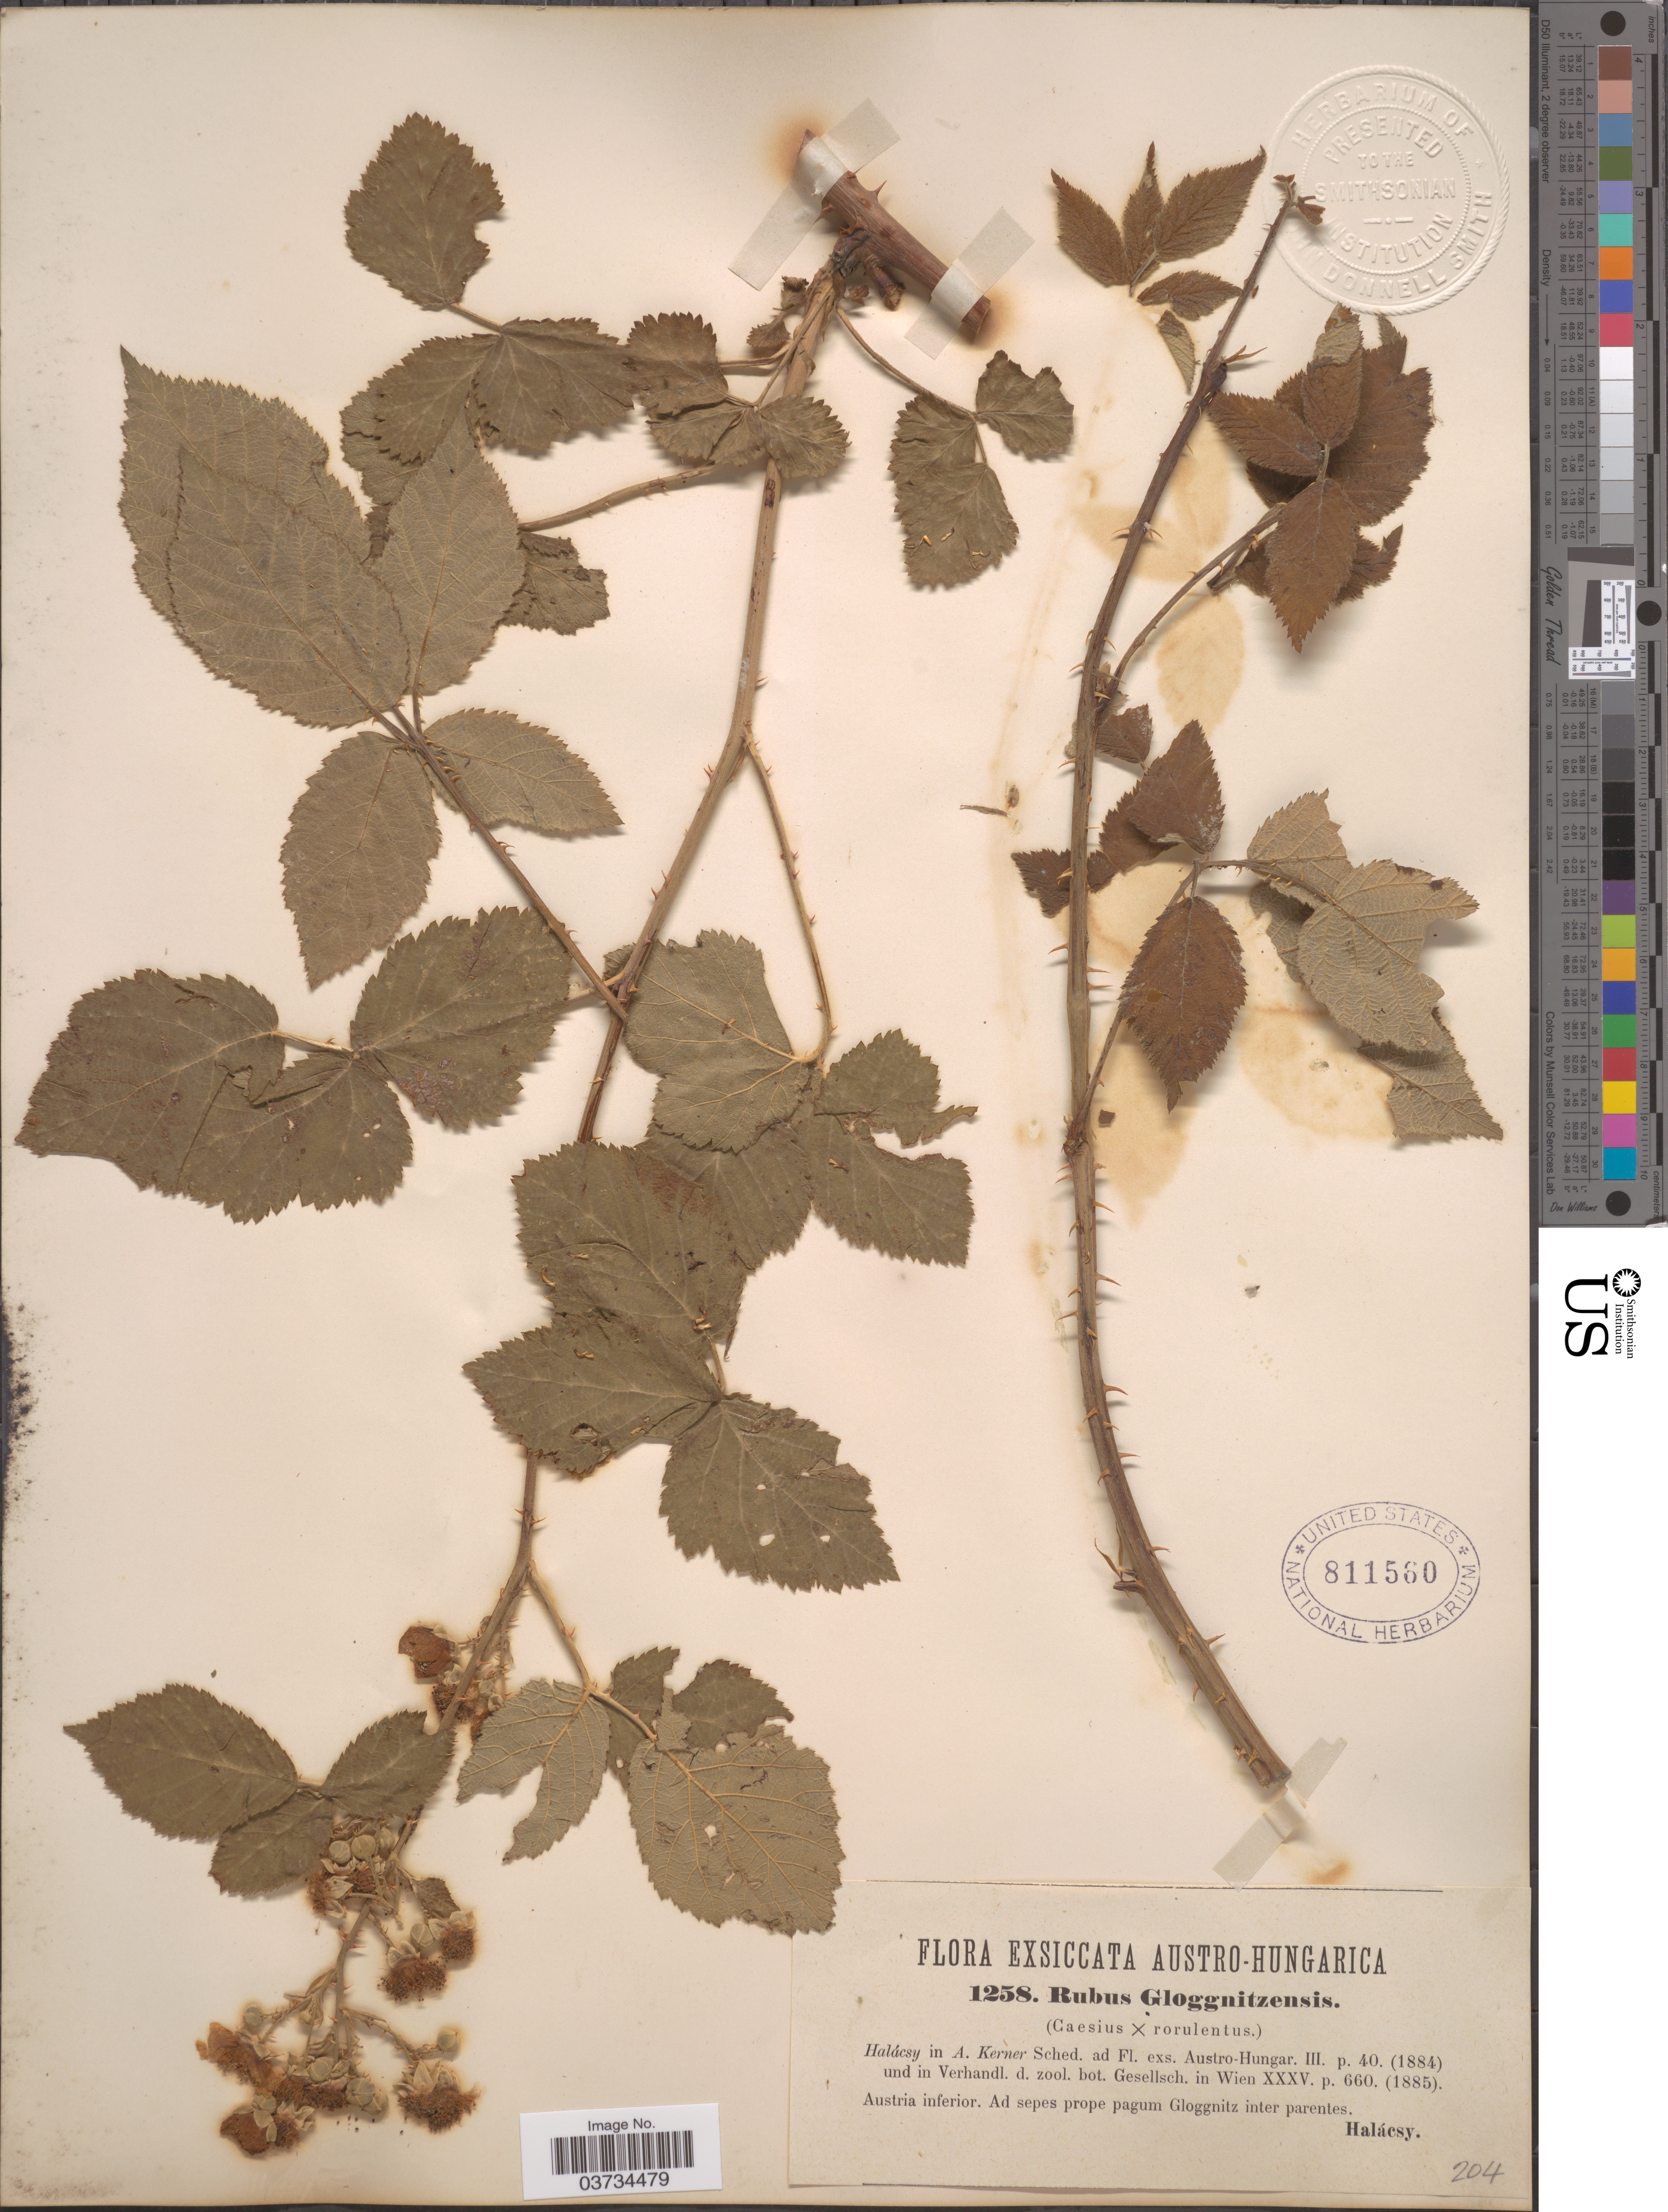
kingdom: Plantae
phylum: Tracheophyta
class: Magnoliopsida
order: Rosales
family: Rosaceae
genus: Rubus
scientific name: Rubus x gloggnitzensis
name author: Halácsy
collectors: -- Halacsy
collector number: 1258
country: Austria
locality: Austro-Hungarica. Austria inferior. Ad sepes prope pagum Gloggnitz inter parentes.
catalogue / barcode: US 811560